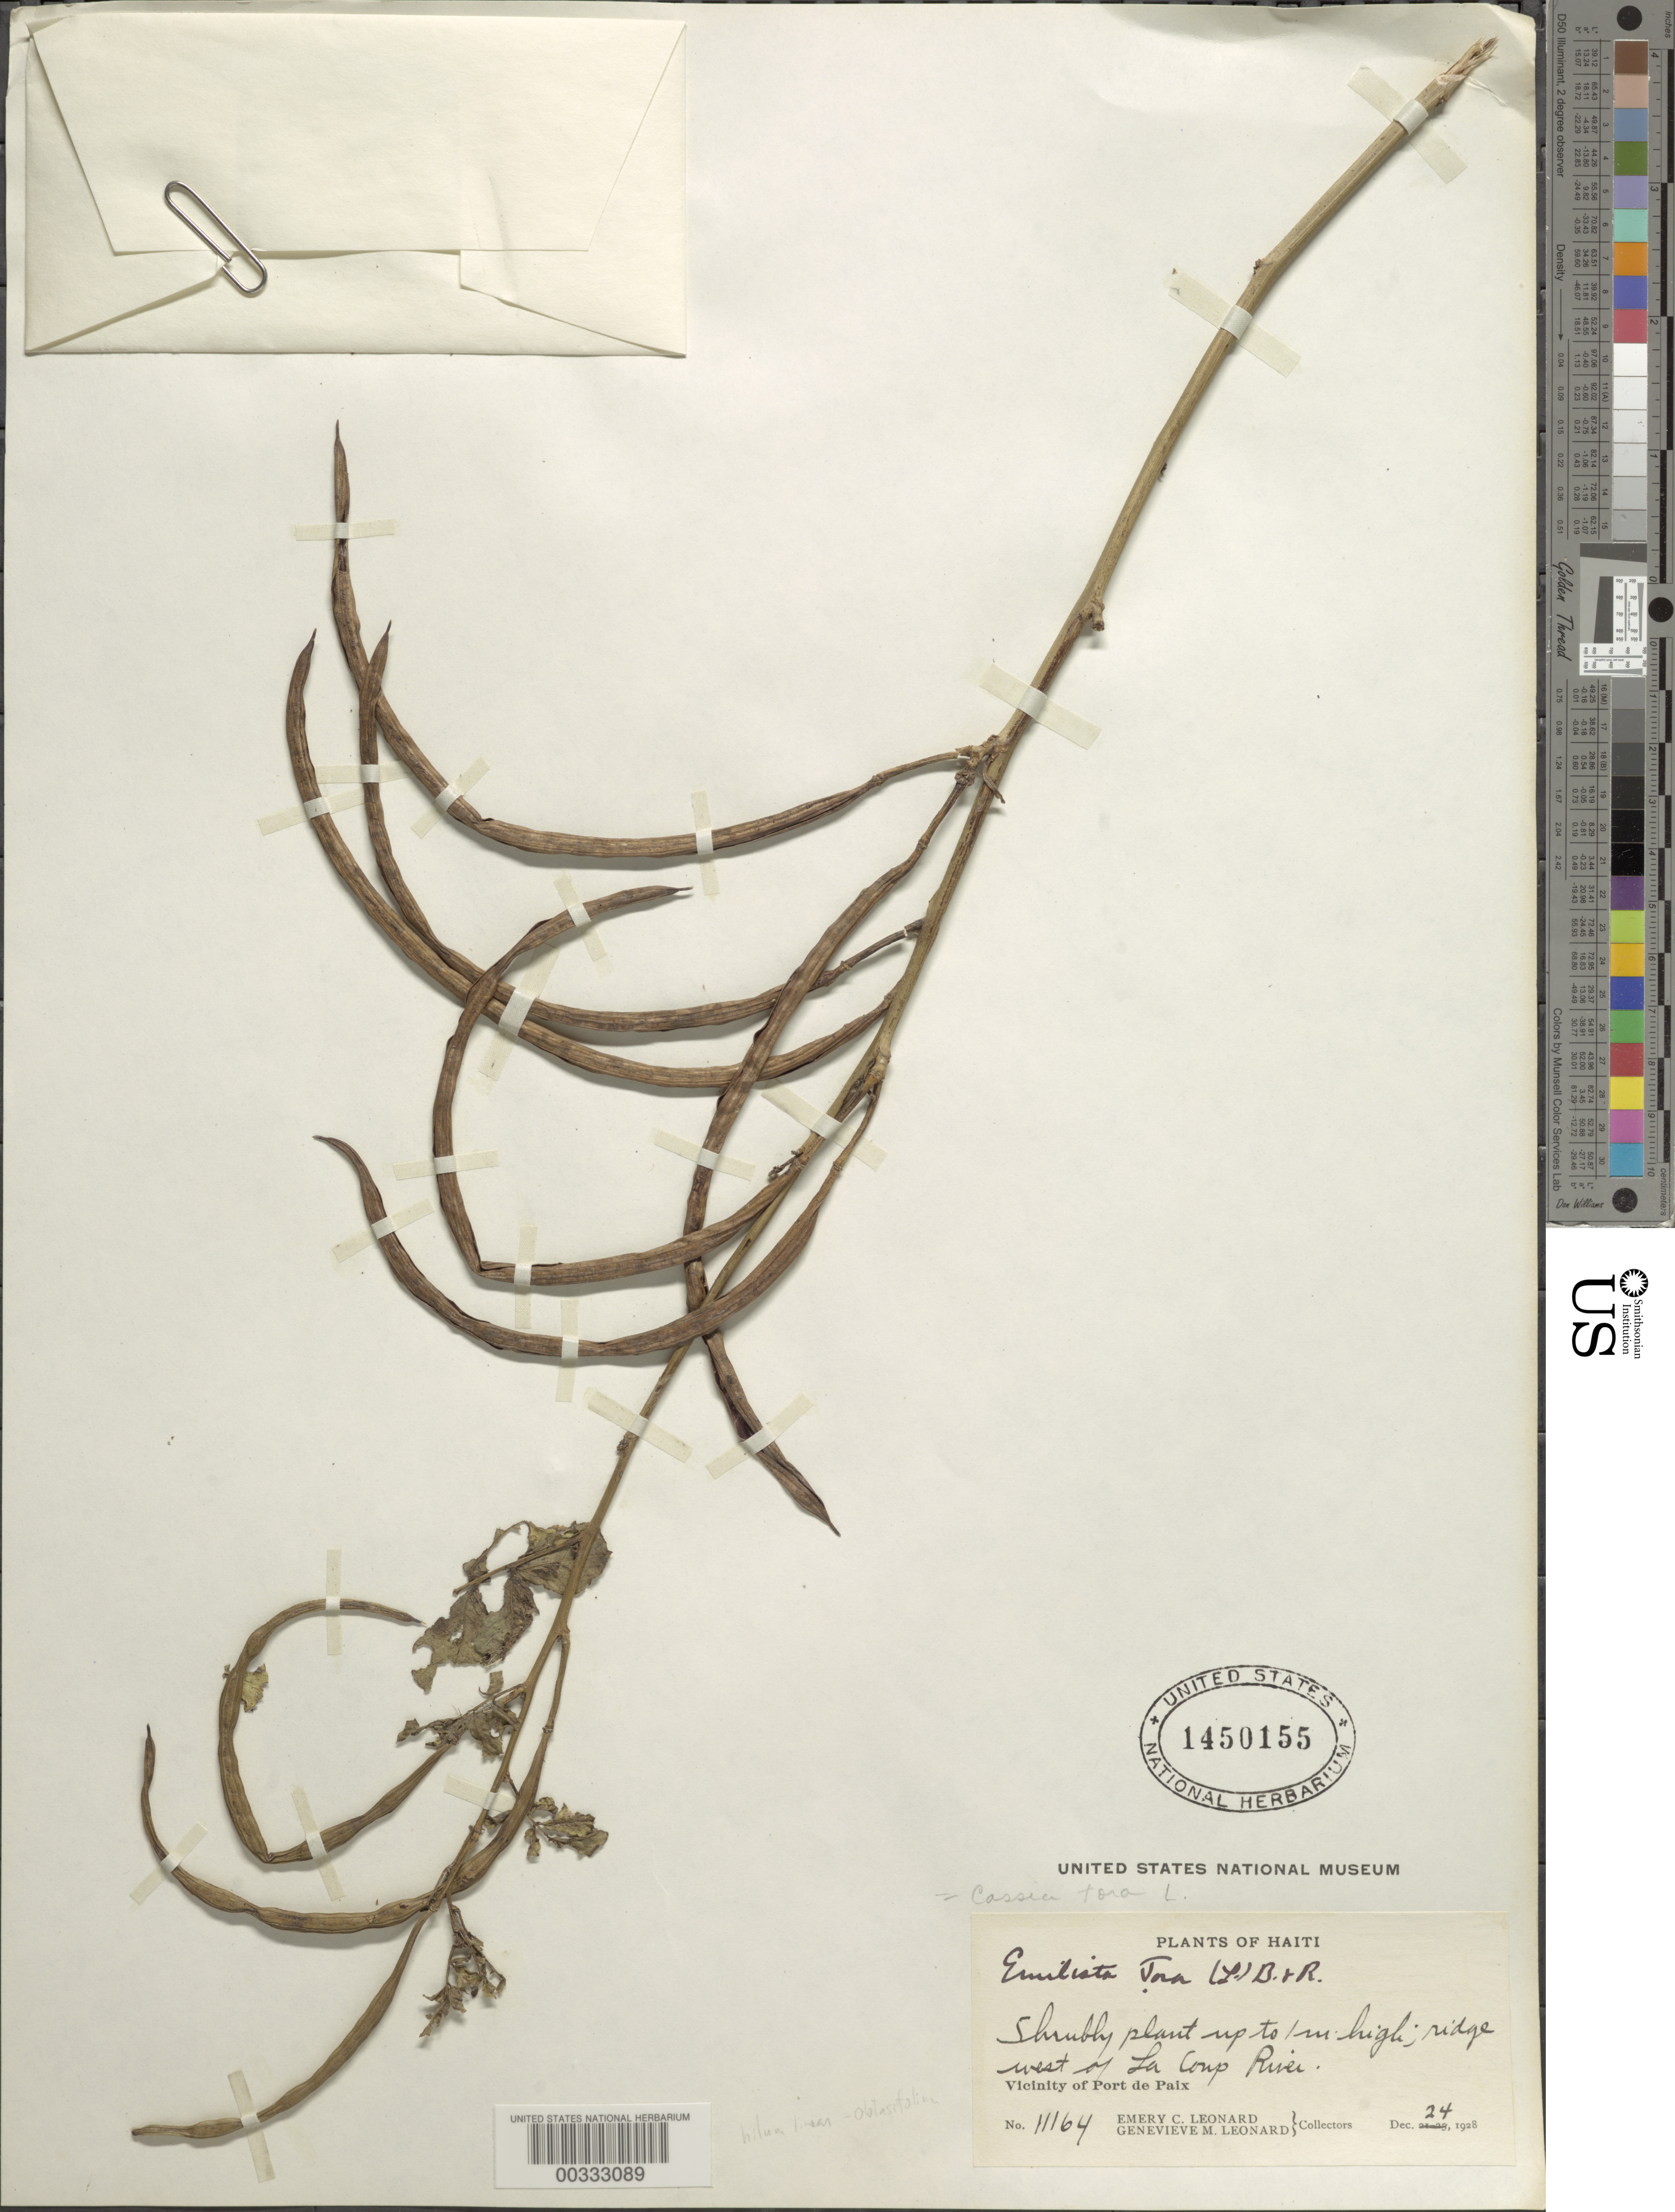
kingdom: Plantae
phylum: Tracheophyta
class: Magnoliopsida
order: Fabales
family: Fabaceae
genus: Senna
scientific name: Senna obtusifolia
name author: (L.) H.S. Irwin & Barneby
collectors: E. C. Leonard & G. M. Leonard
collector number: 11164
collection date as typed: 24 Dec 1928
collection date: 1928-12-24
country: Haiti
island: Hispaniola Island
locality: W of la coup river; vicinity of port de paix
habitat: Ridge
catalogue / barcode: US 1450155